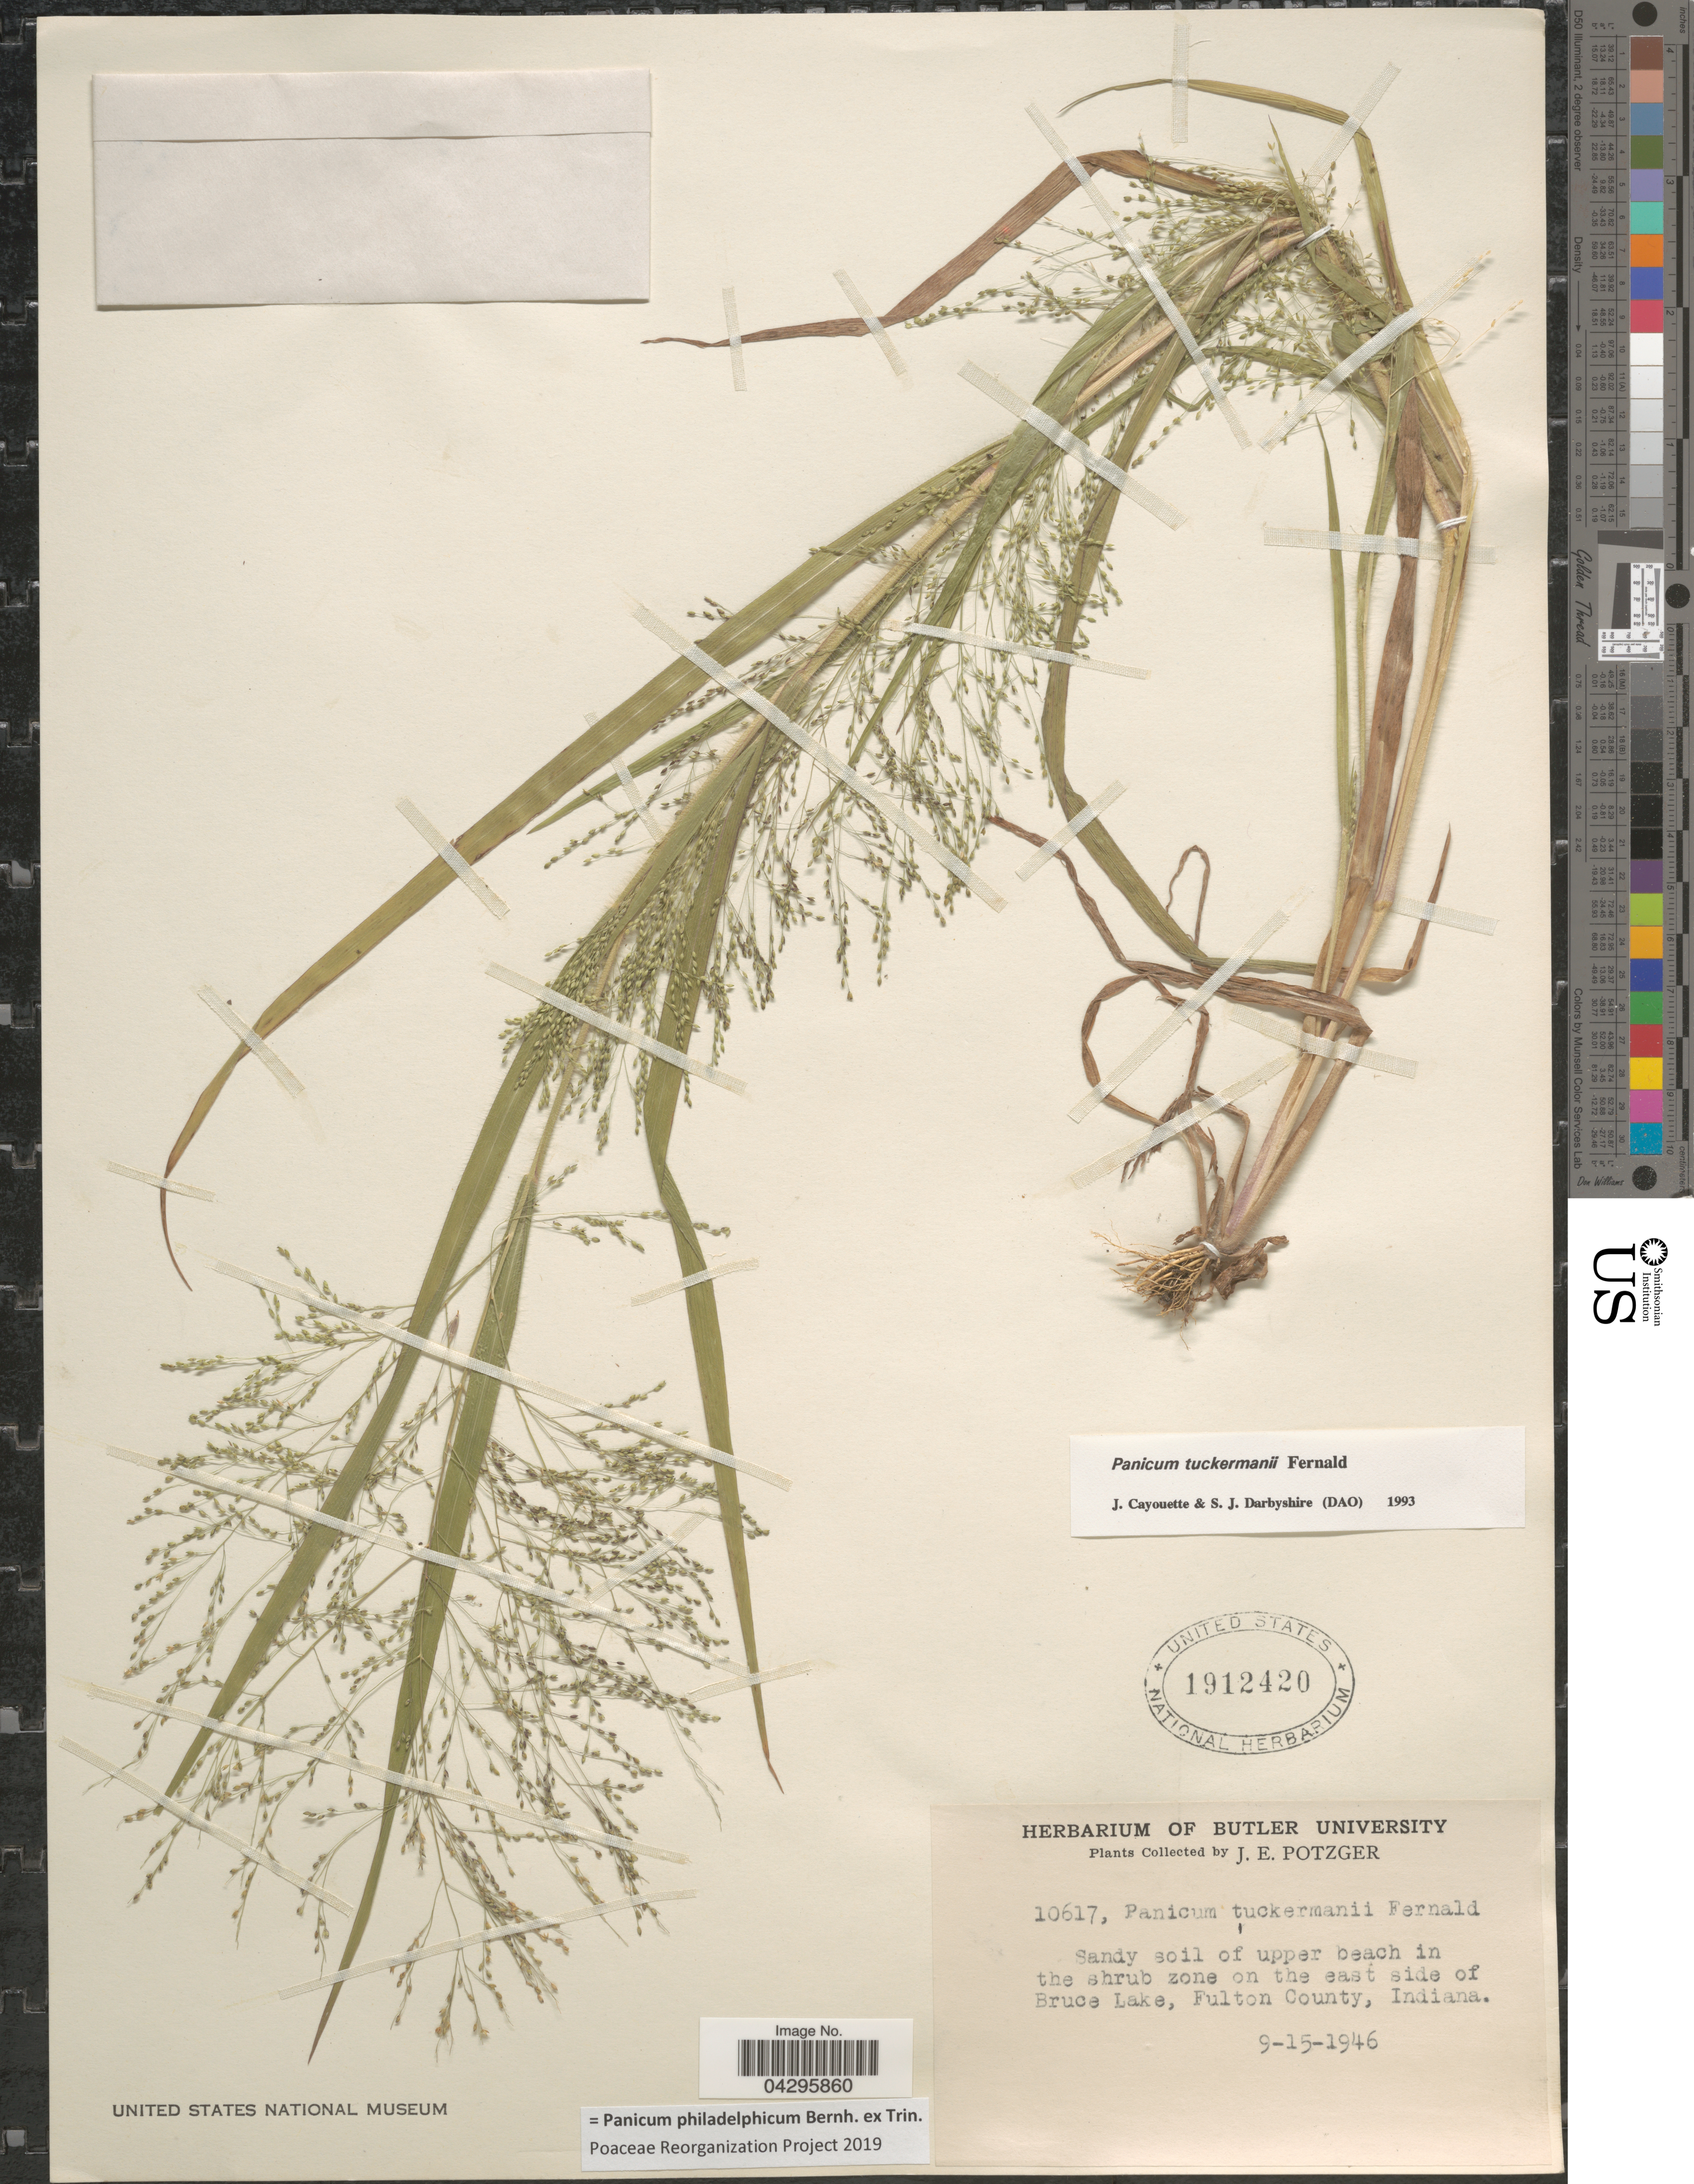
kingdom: Plantae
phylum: Tracheophyta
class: Liliopsida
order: Poales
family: Poaceae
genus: Panicum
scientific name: Panicum philadelphicum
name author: Bernh. ex Trin.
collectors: J. Potzger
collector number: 10617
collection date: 1946-09-15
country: United States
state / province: Indiana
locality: Sandy soil of upper beach in the shrub zone on the east side of Bruce Lake, Fulton County.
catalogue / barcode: US 1912420